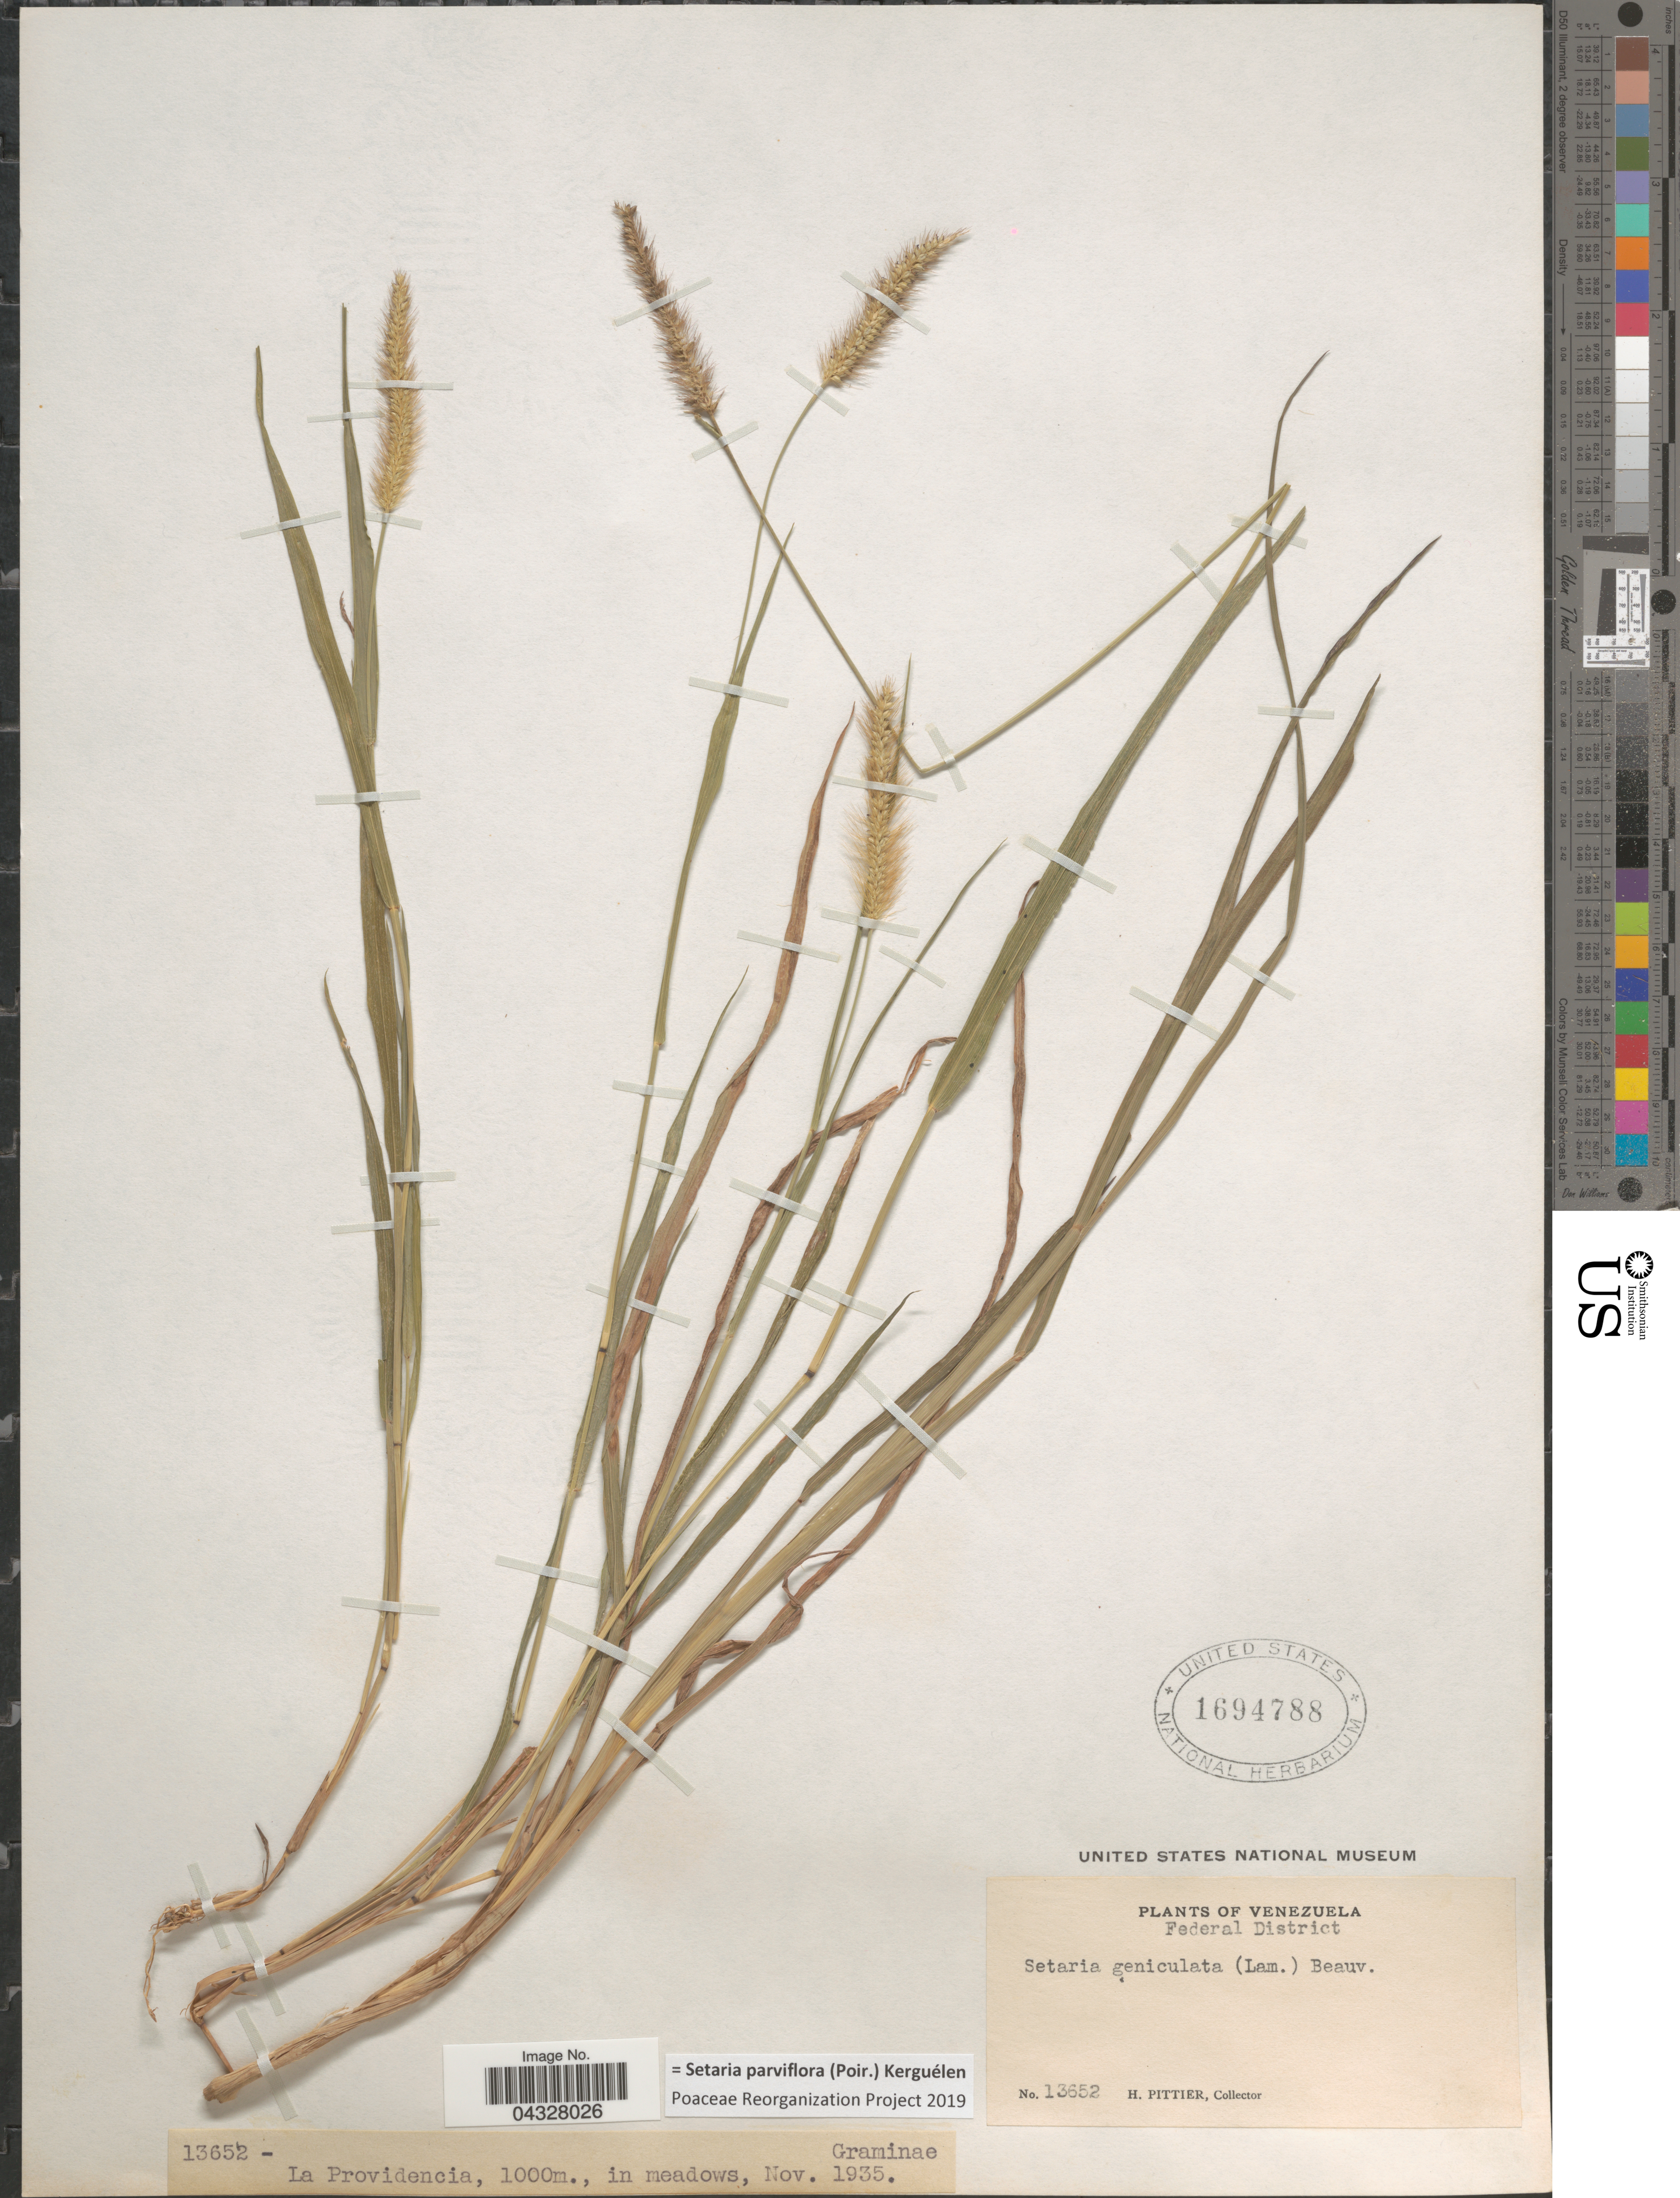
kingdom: Plantae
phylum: Tracheophyta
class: Liliopsida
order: Poales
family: Poaceae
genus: Setaria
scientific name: Setaria parviflora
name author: (Poir.) Kerguélen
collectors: H. F. Pittier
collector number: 13652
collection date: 1935-11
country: Venezuela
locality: Federal District. La Providencia.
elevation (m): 1000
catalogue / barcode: US 1694788